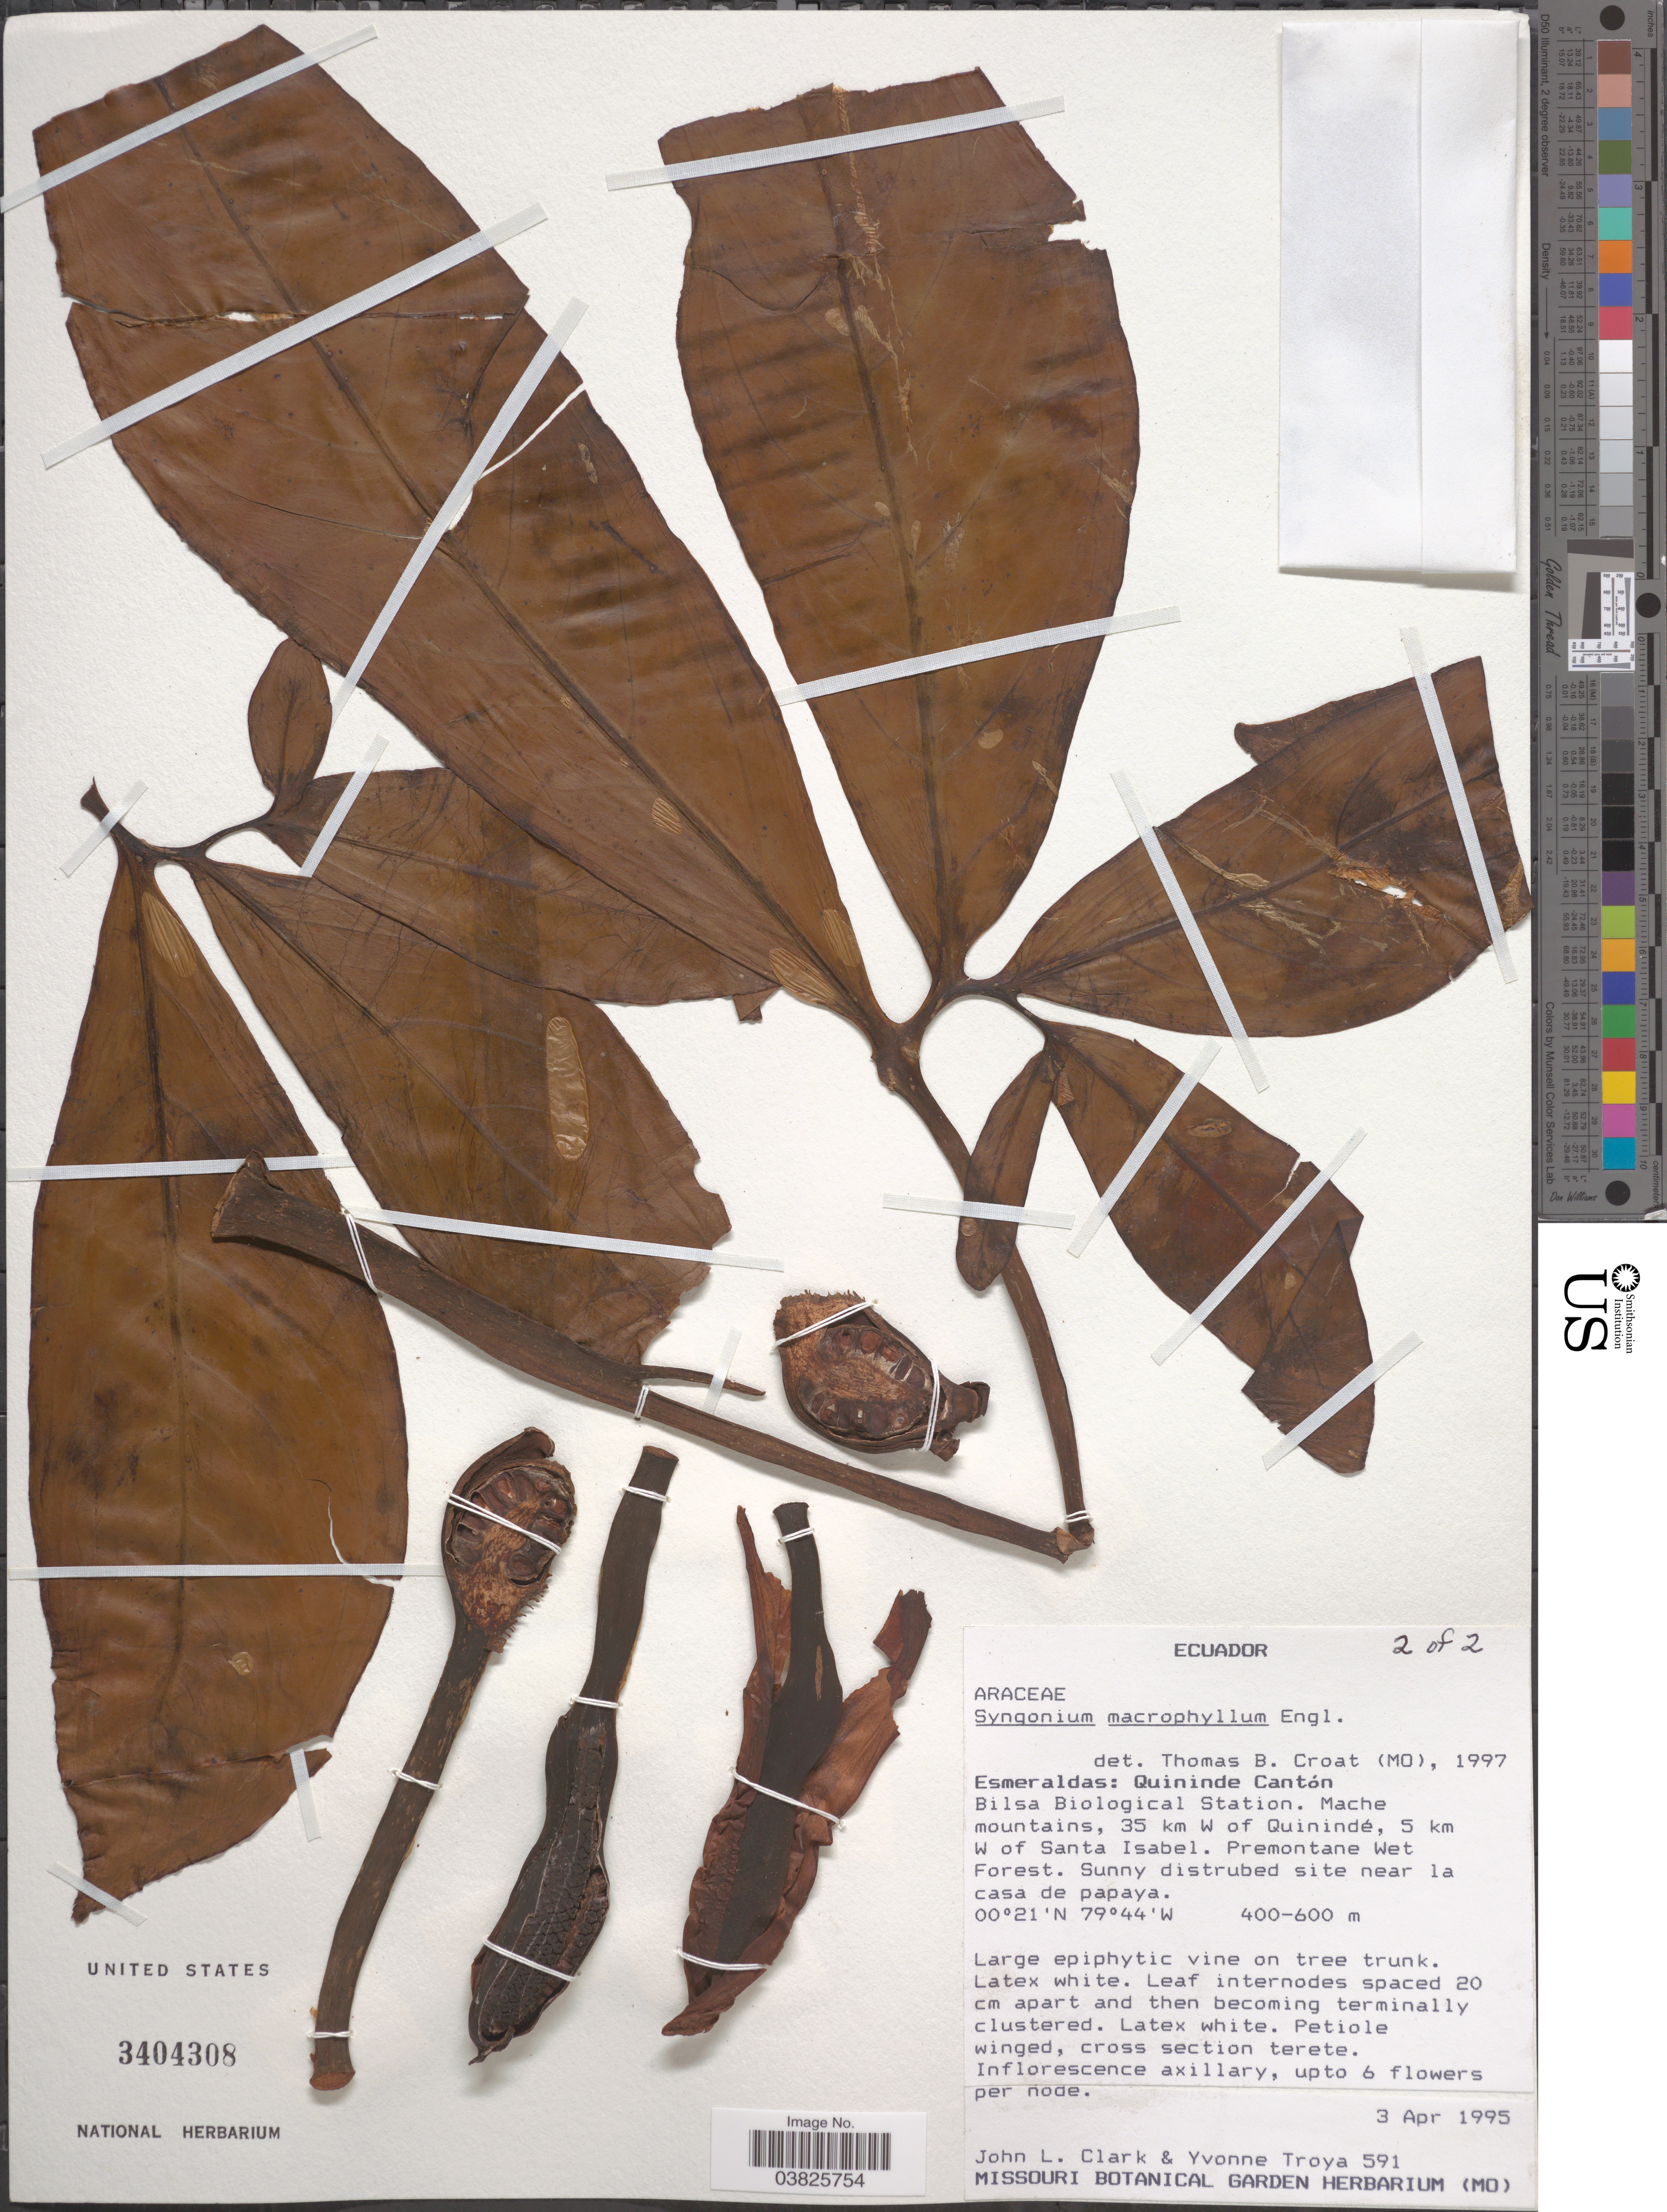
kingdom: Plantae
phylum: Tracheophyta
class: Liliopsida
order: Alismatales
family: Araceae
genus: Syngonium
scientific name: Syngonium macrophyllum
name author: Engl.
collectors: J. L. Clark & Y. Troya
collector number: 591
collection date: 1995-04-03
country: Ecuador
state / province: Esmeraldas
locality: Quininde Cantón. Bilsa Biological Station. Mache mountains, 35 km W of Quinindé, 5 km W of Santa Isabel. Premontane Wet Forest. Sunny disturbed site near la casa de papaya.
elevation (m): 400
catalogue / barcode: US 3404308